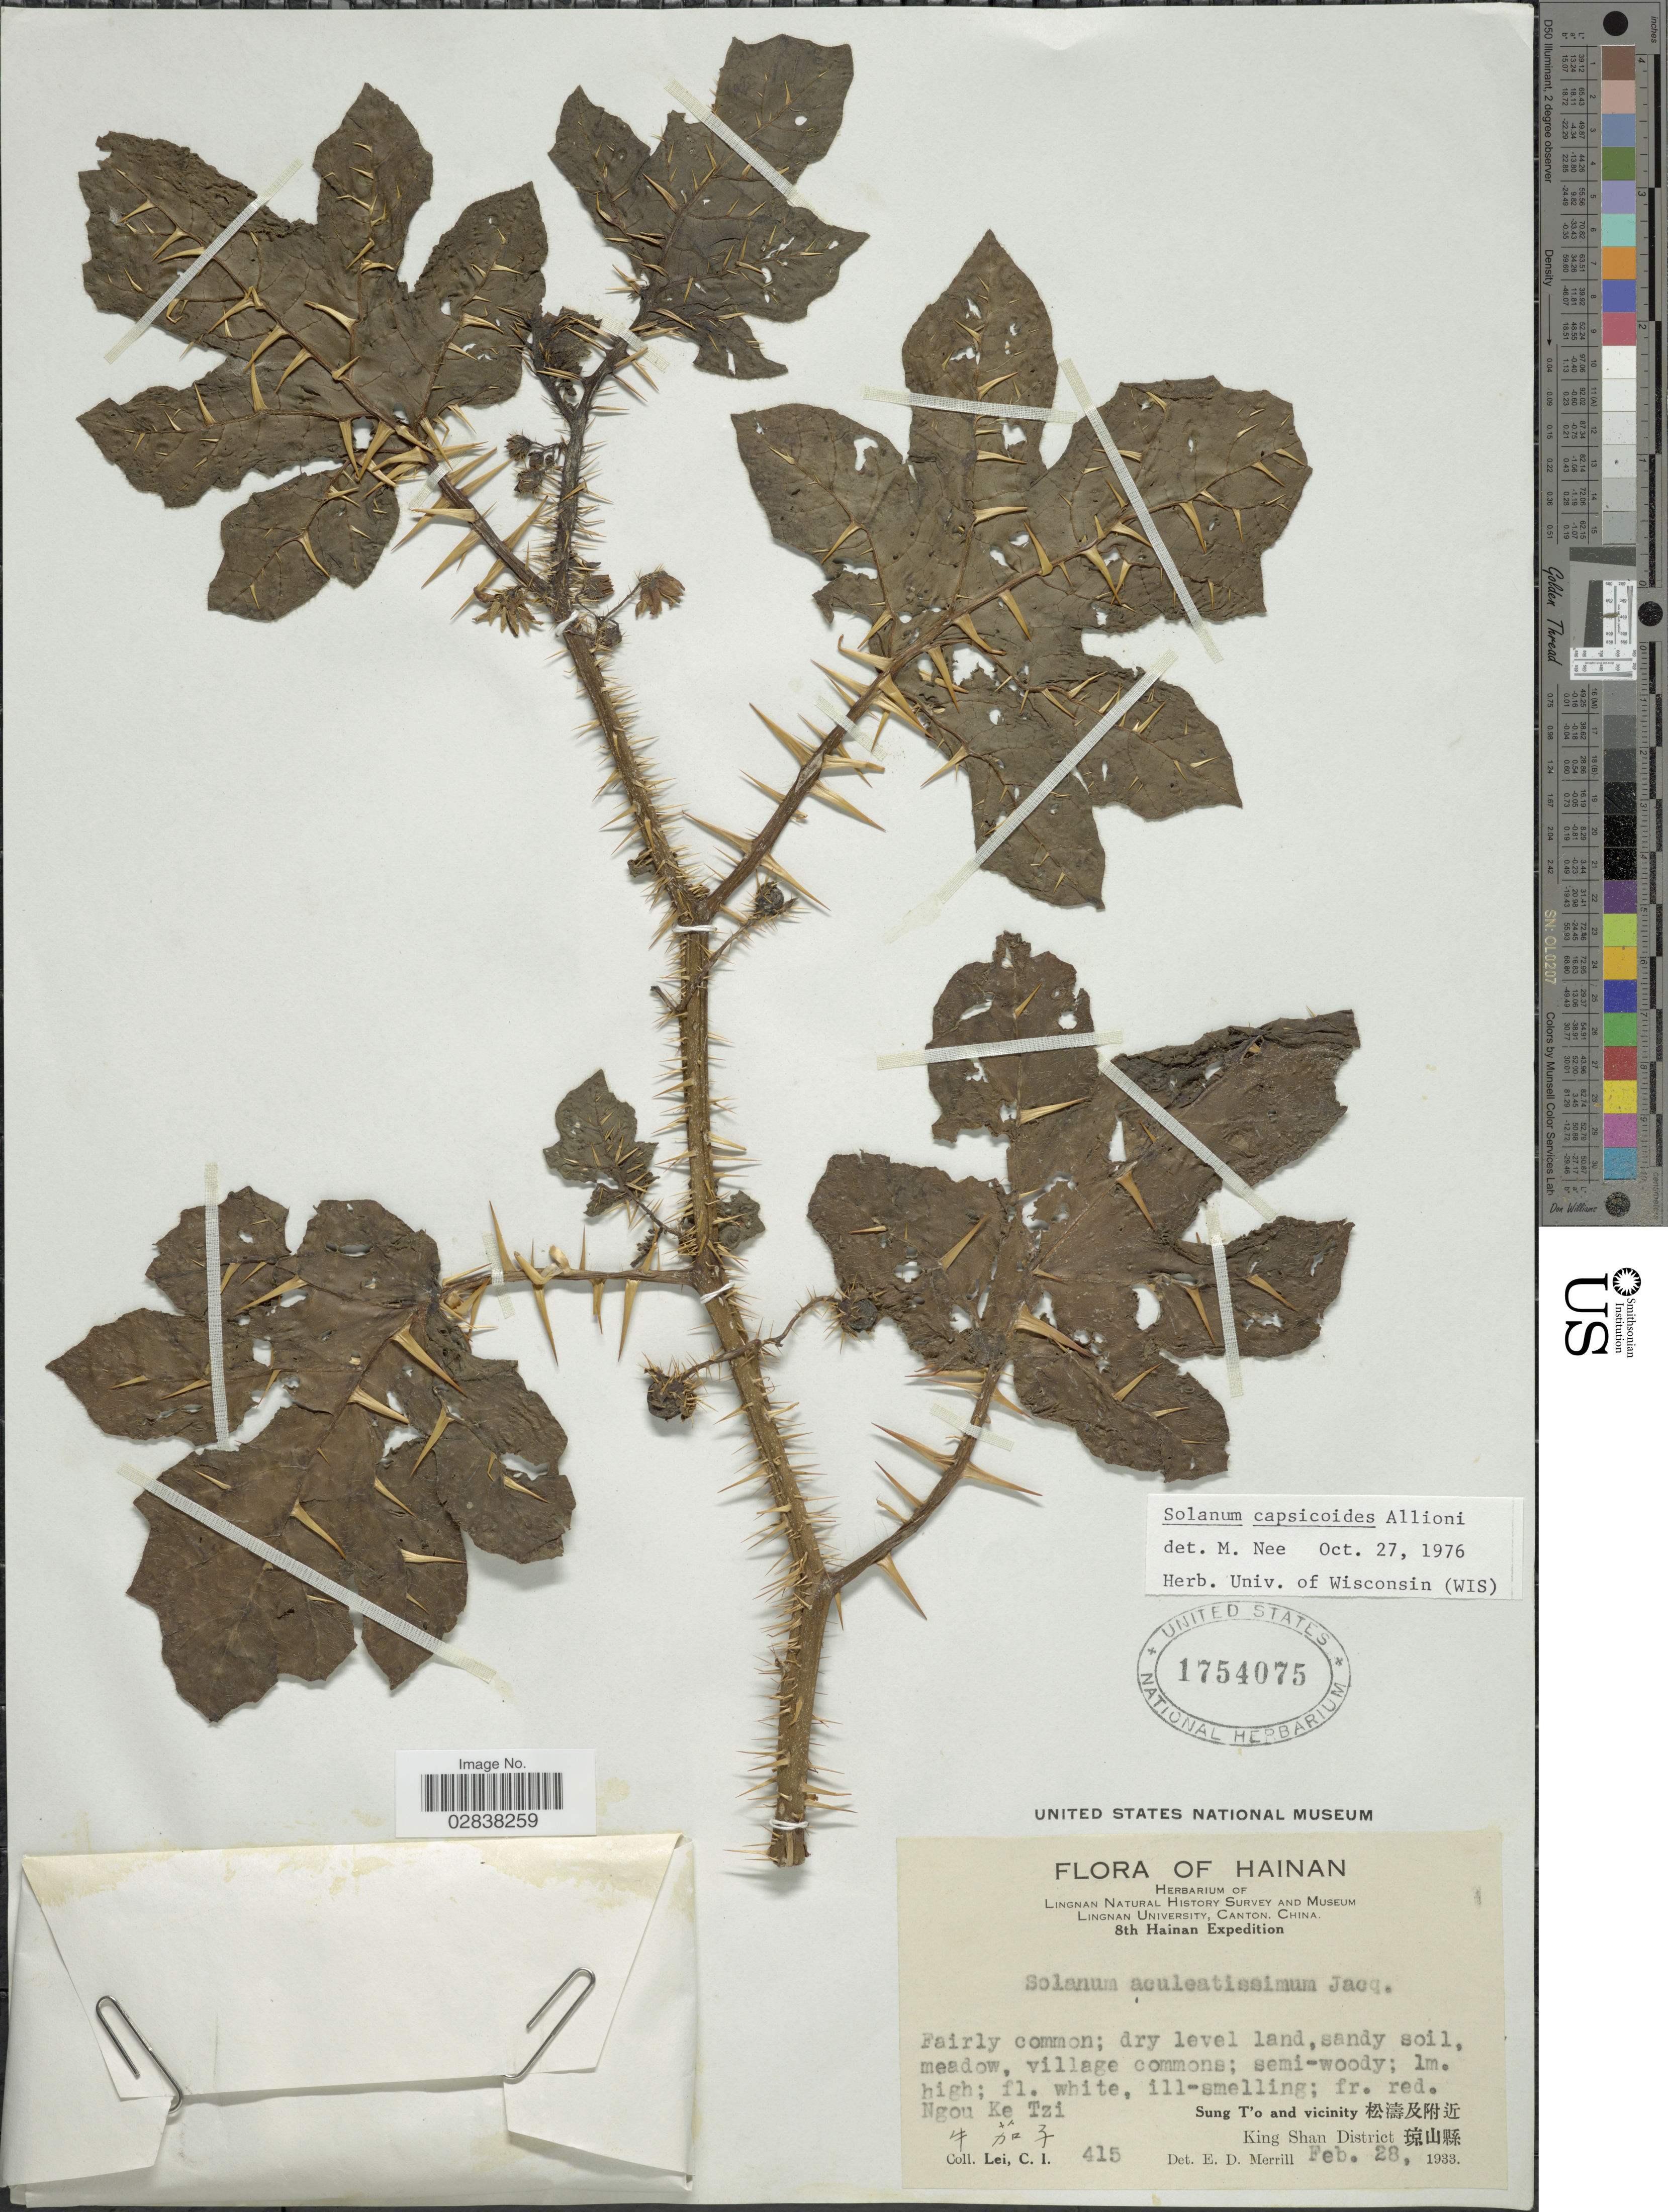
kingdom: Plantae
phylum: Tracheophyta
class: Magnoliopsida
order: Solanales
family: Solanaceae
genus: Solanum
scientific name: Solanum capsicoides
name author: All.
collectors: C. I. Lei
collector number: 415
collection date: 1933-02-28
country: China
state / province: Hainan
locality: Ngou Ke Tzi, Sung T'o and vicinity X, King Shan District X.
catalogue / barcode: US 1754075